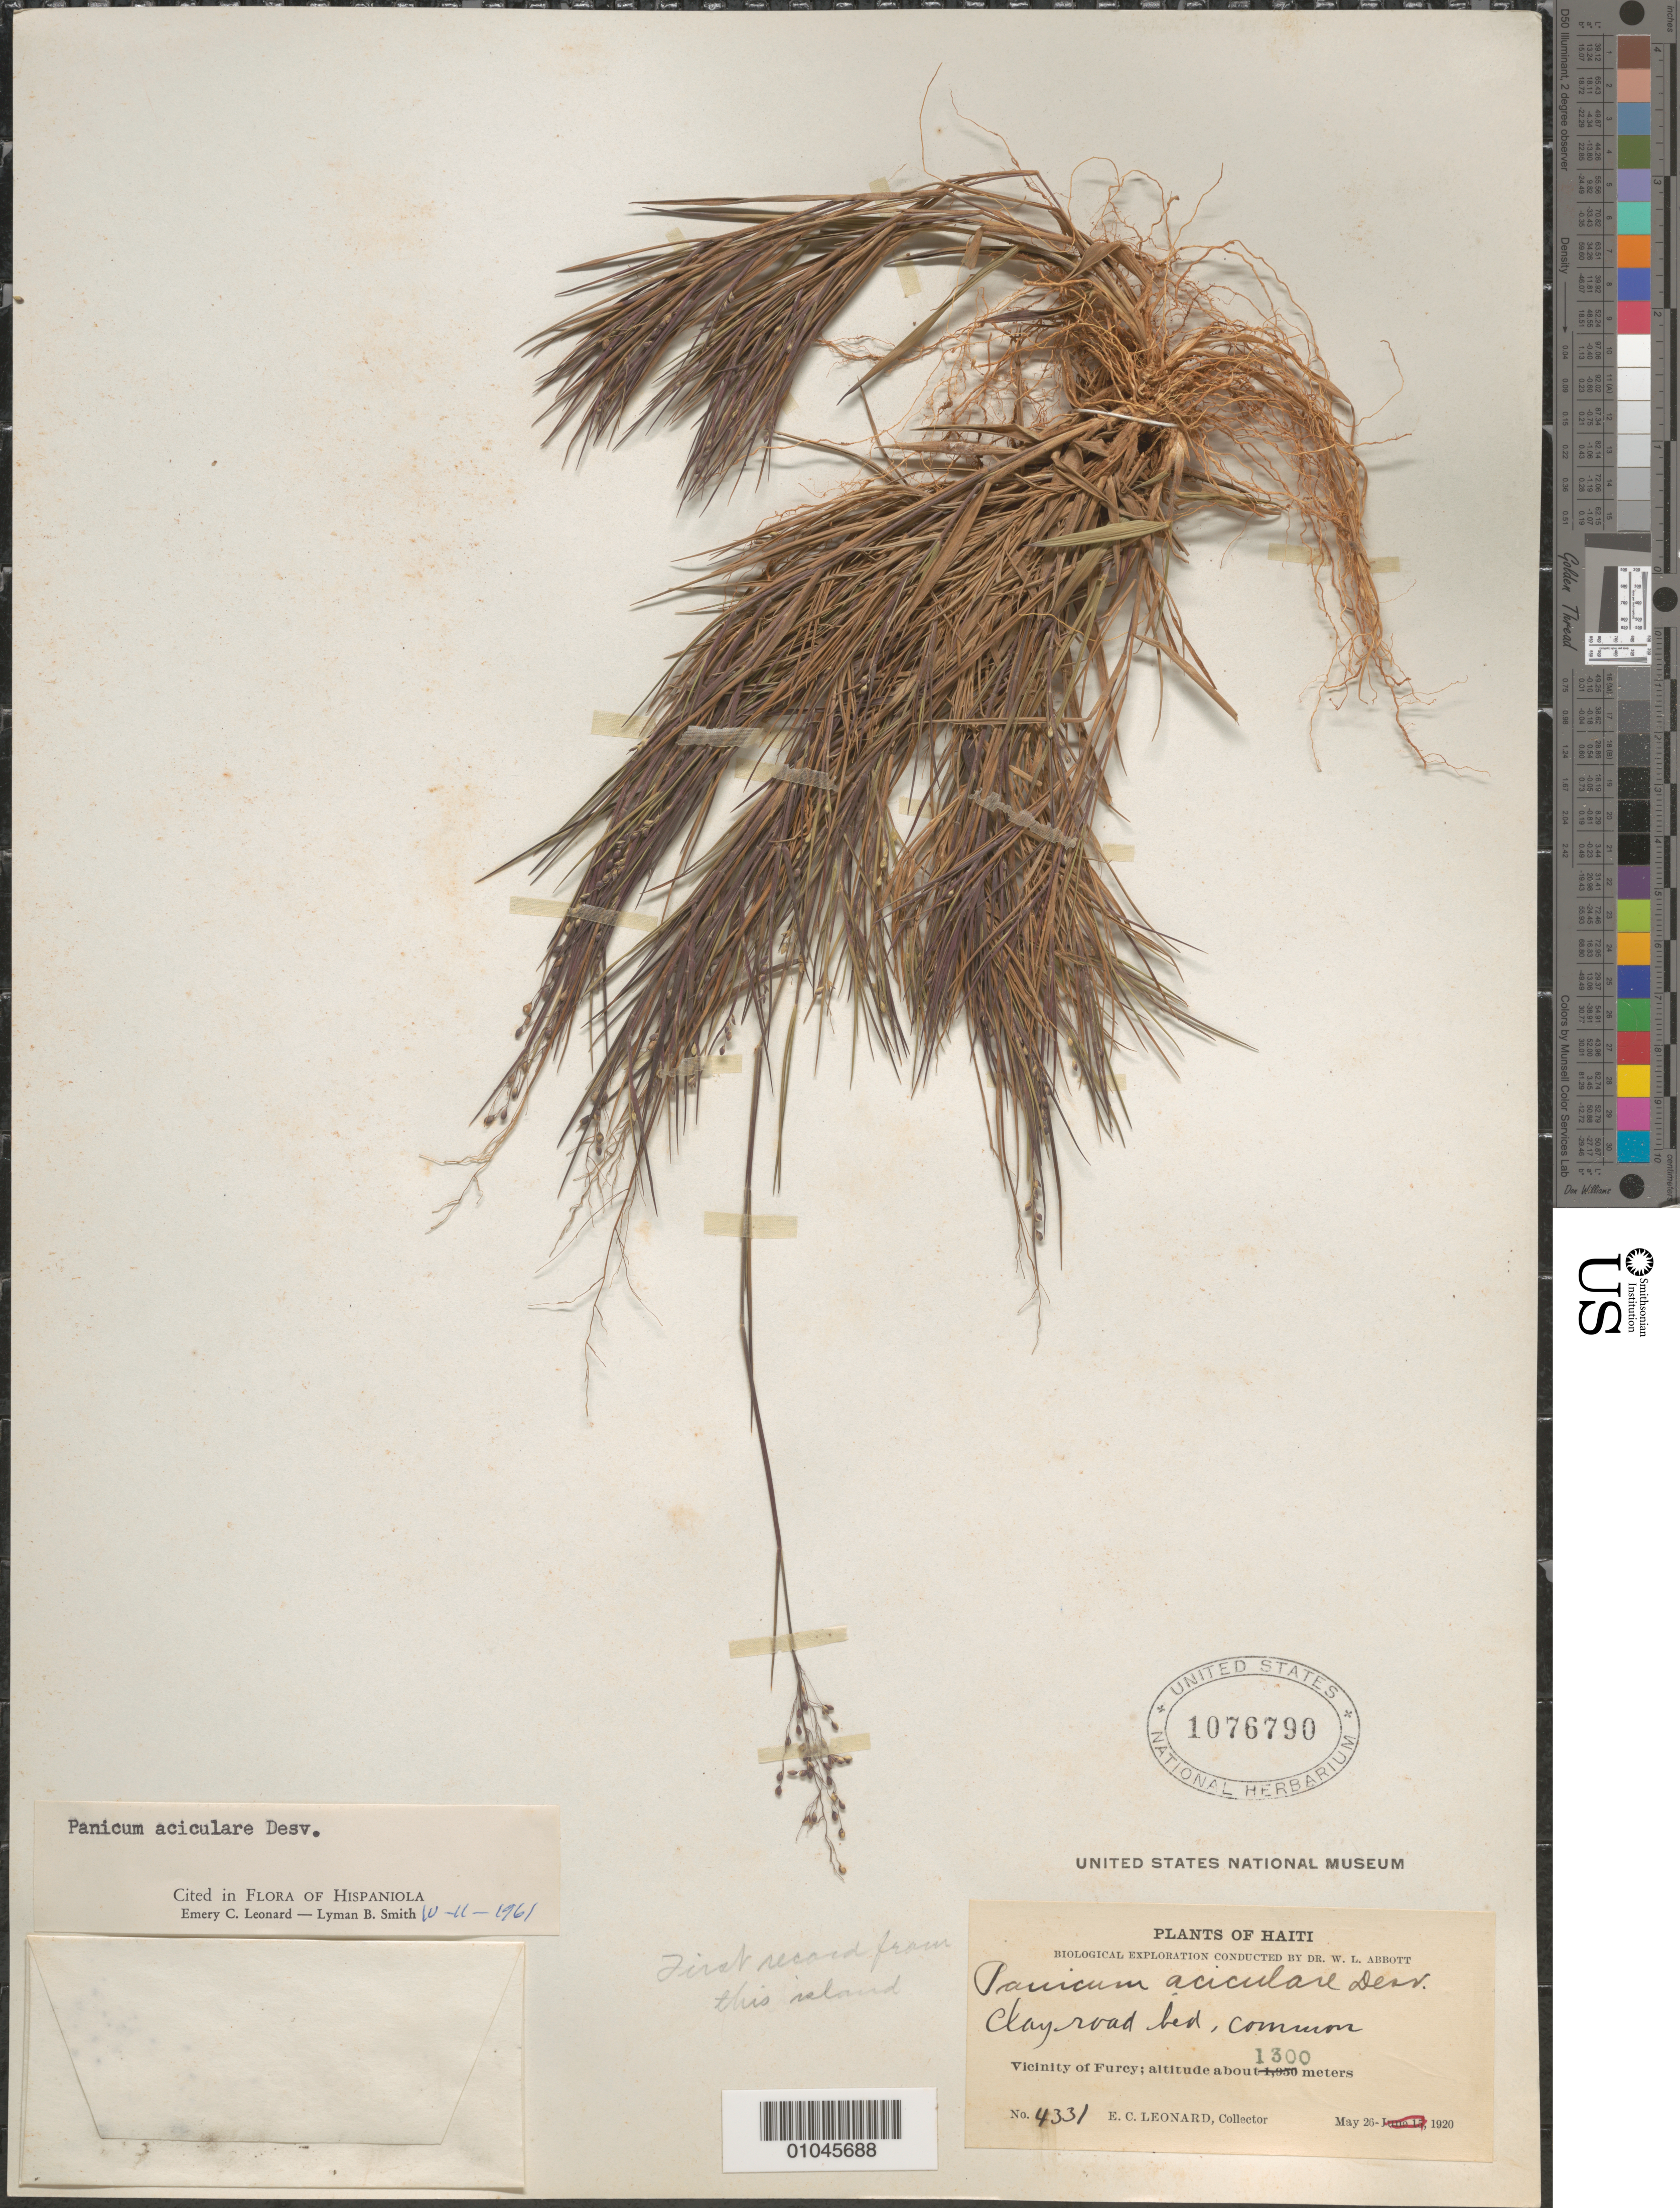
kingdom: Plantae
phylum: Tracheophyta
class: Liliopsida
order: Poales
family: Poaceae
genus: Panicum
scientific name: Panicum aciculare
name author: Desv. ex Poir.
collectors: E. C. Leonard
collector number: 4331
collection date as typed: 26 May 1920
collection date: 1920-05-26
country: Haiti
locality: Vicinity of Furcy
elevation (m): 1300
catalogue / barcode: US 1076790